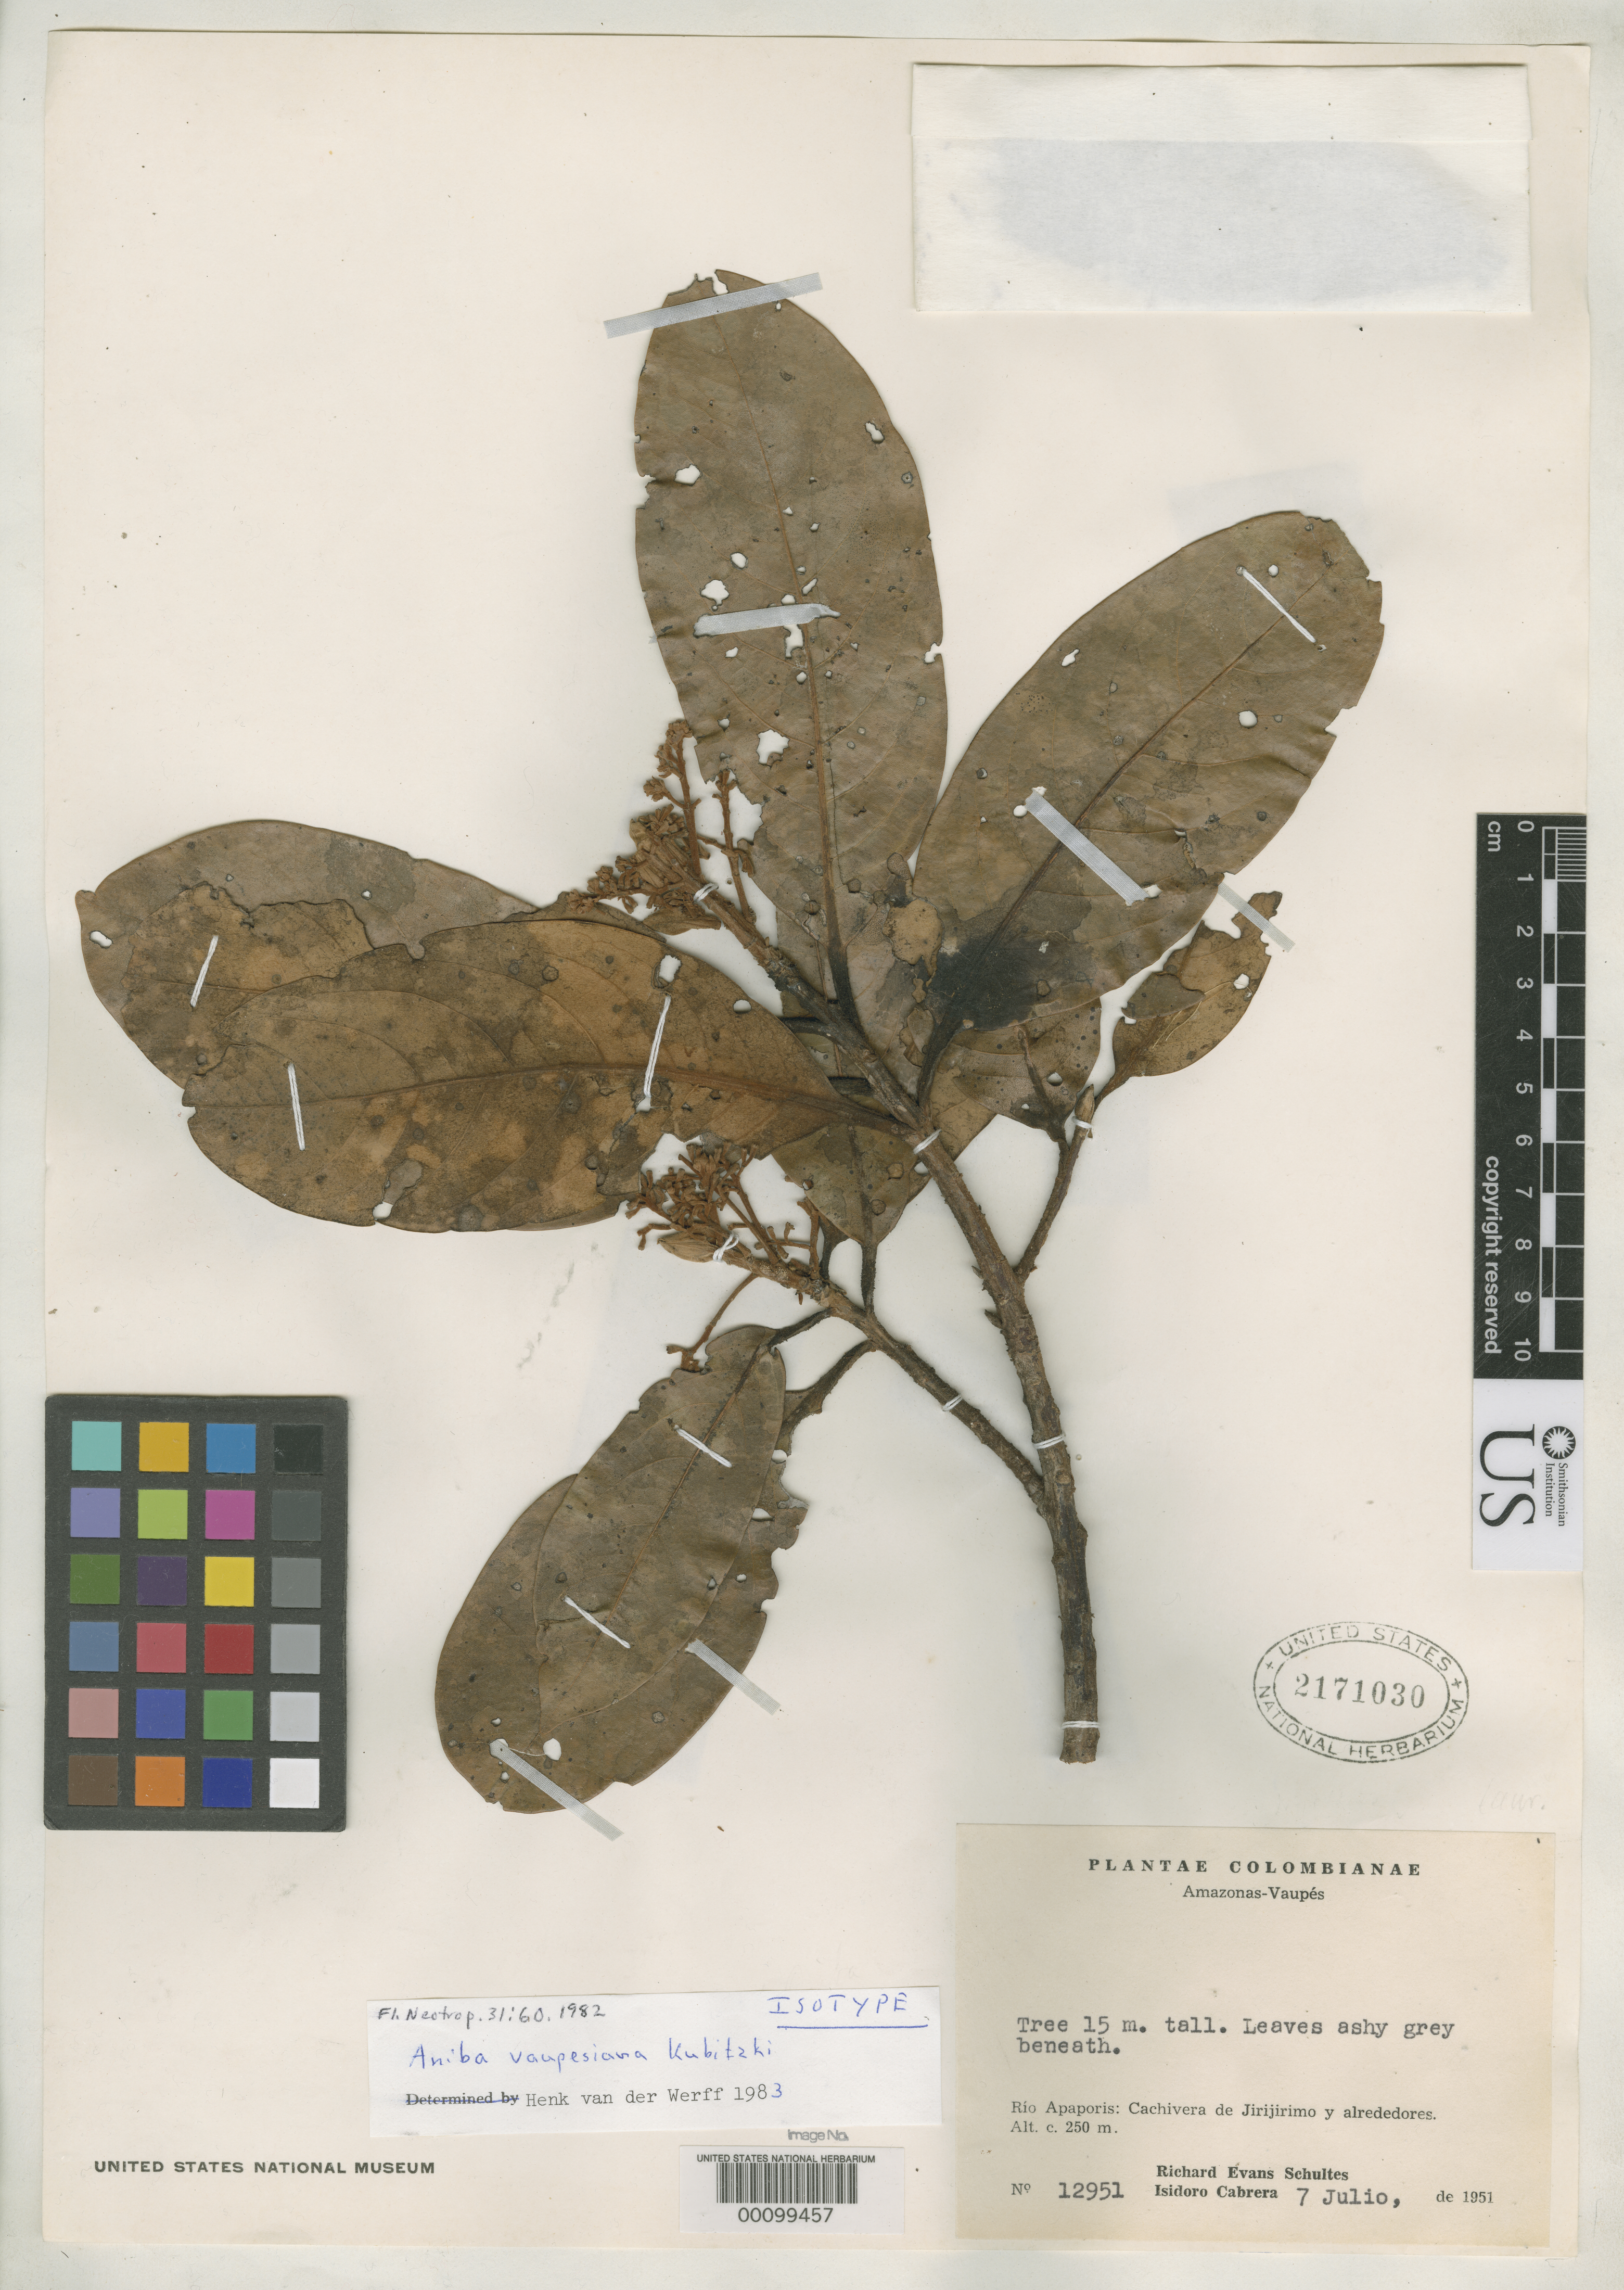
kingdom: Plantae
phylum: Tracheophyta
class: Magnoliopsida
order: Laurales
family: Lauraceae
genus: Aniba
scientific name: Aniba vaupesiana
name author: Kubitzki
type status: Isotype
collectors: R. E. Schultes & I. Cabrera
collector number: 12951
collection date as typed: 07 Jul 1951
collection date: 1951-07-07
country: Colombia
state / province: Amazônas / Vaupés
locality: Rio Apaporis, Cachivera de Jirijirimo y Alrededores.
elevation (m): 250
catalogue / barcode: US 2171030